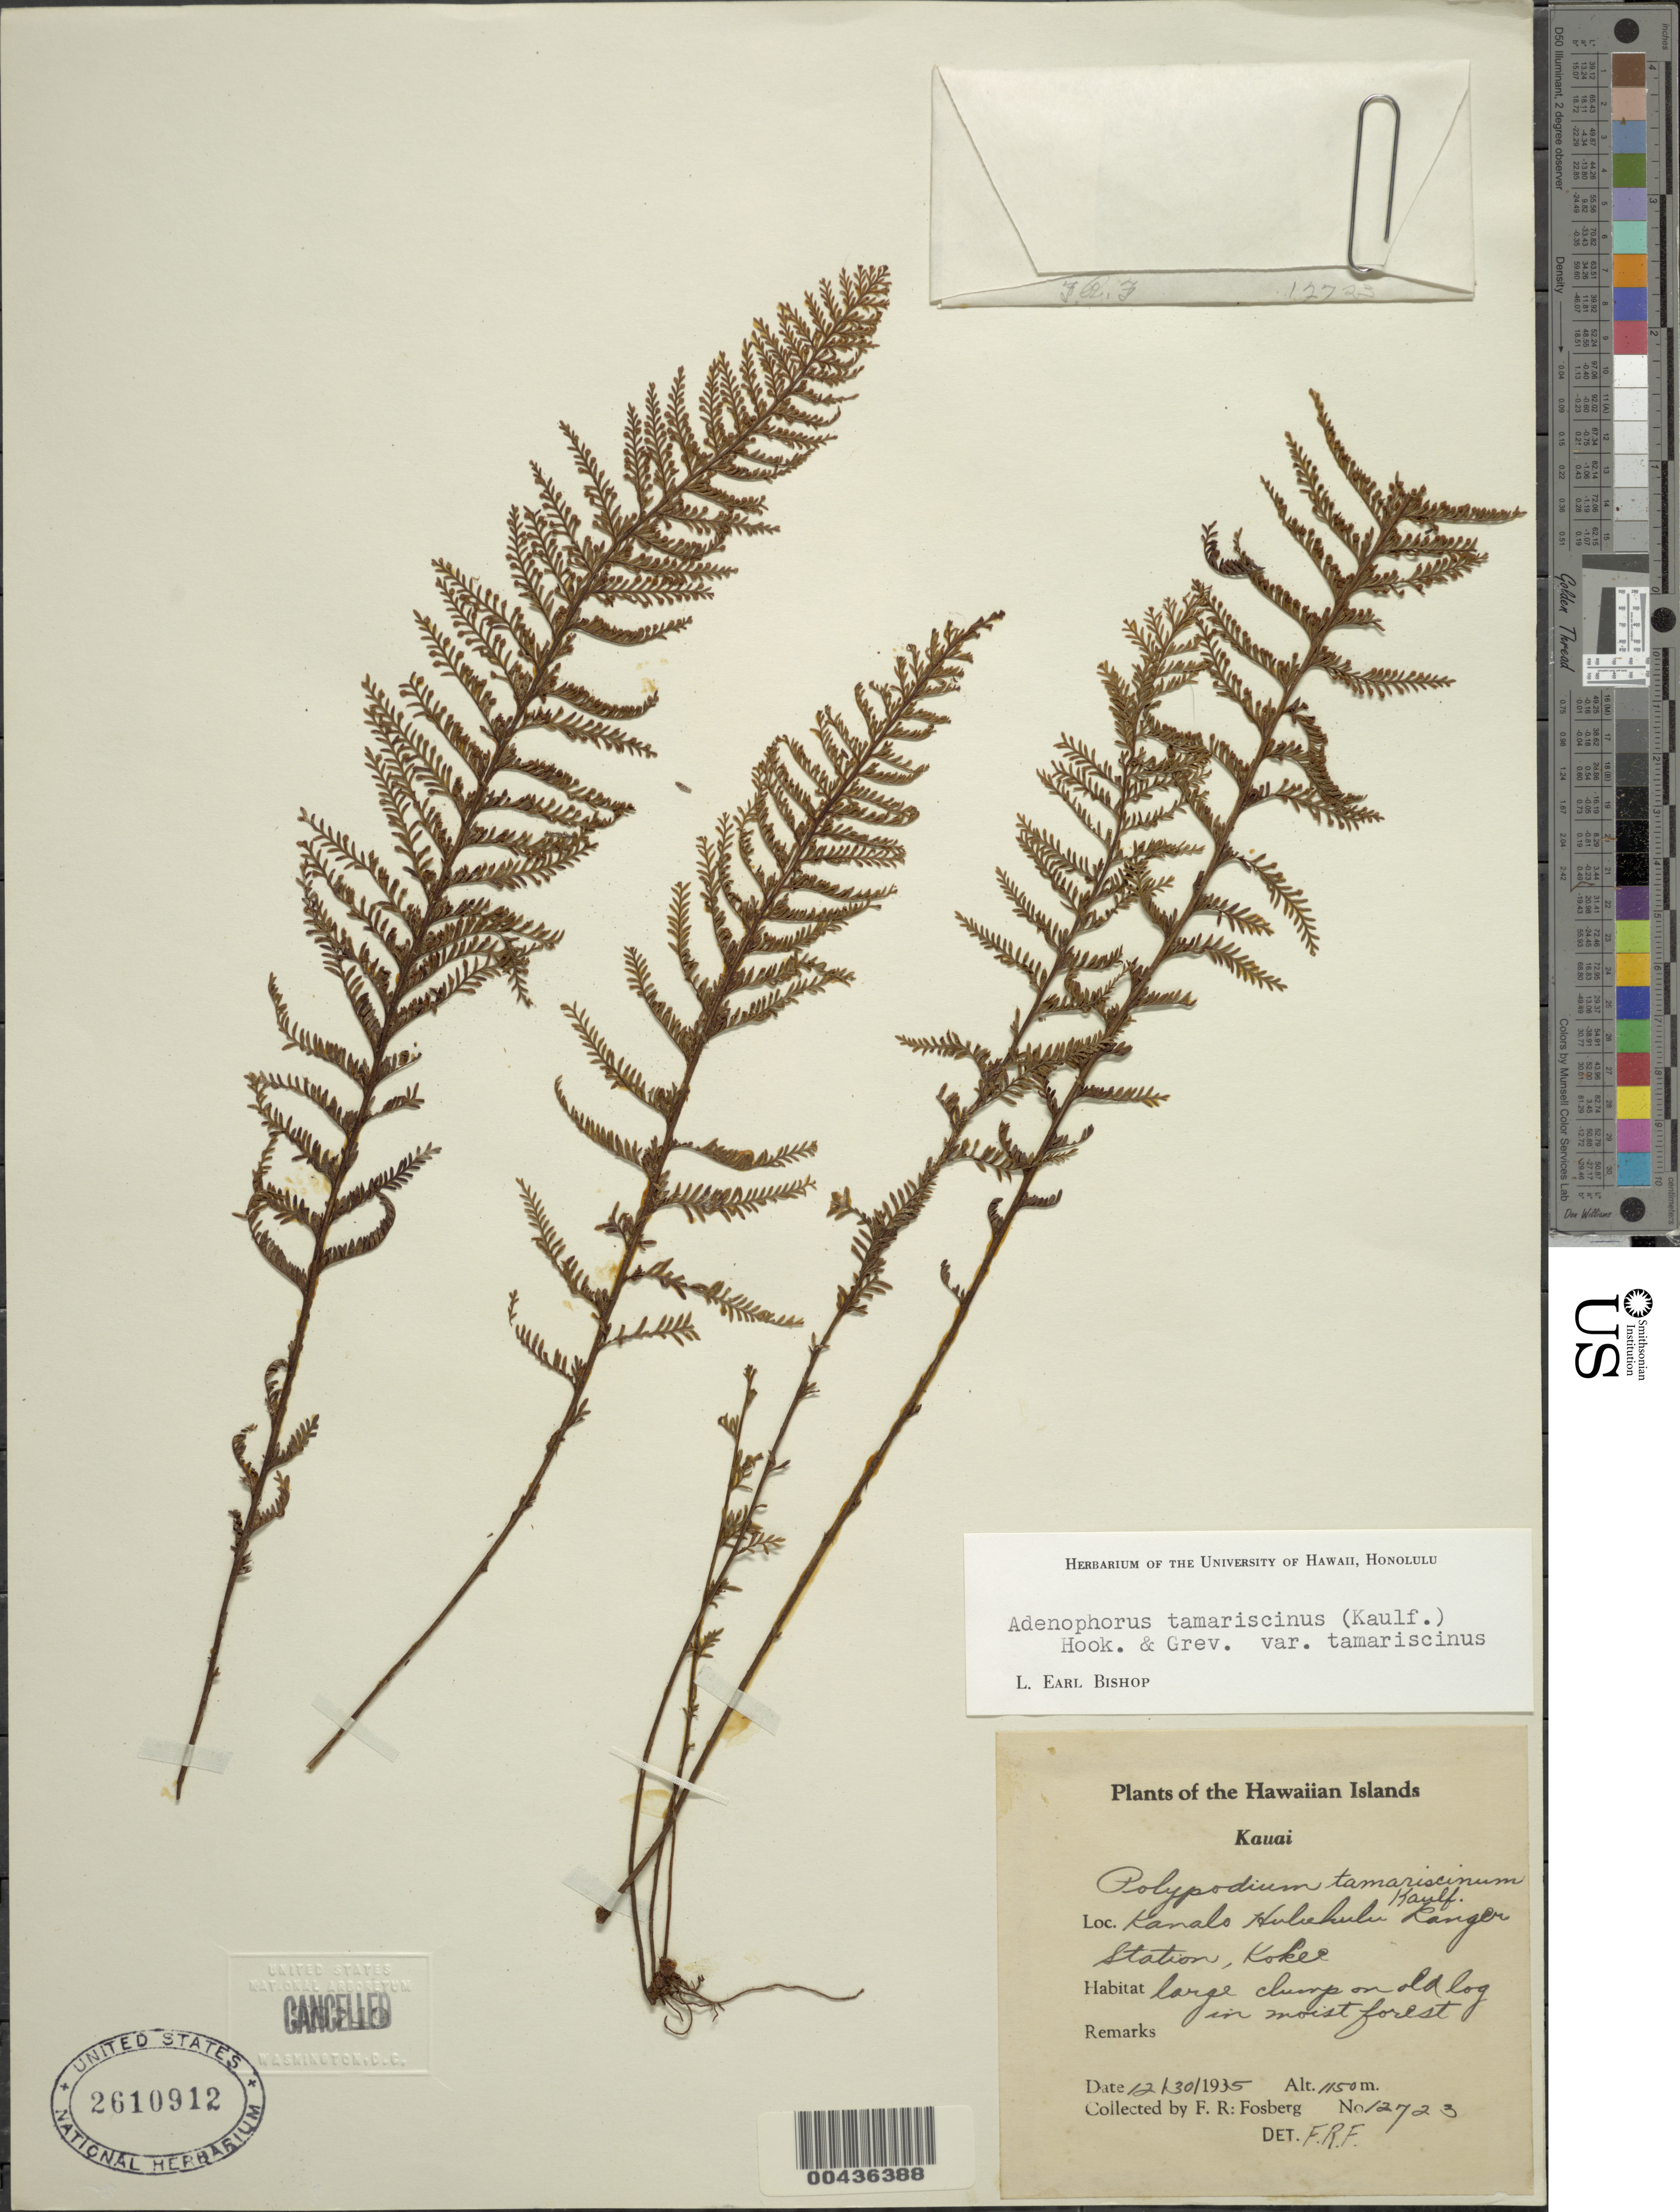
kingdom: Plantae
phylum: Tracheophyta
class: Polypodiopsida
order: Polypodiales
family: Polypodiaceae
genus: Adenophorus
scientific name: Adenophorus tamariscinus var. tamariscinus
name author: Hook. & Grev.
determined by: Bishop, L. E.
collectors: F. R. Fosberg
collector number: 12723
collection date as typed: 30 Dec 1935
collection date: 1935-12-30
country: United States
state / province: Hawaii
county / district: Kauai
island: Kaua'i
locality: Kanalo Huluhulu Range Station, Kokee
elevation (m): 1150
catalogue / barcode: US 2610912